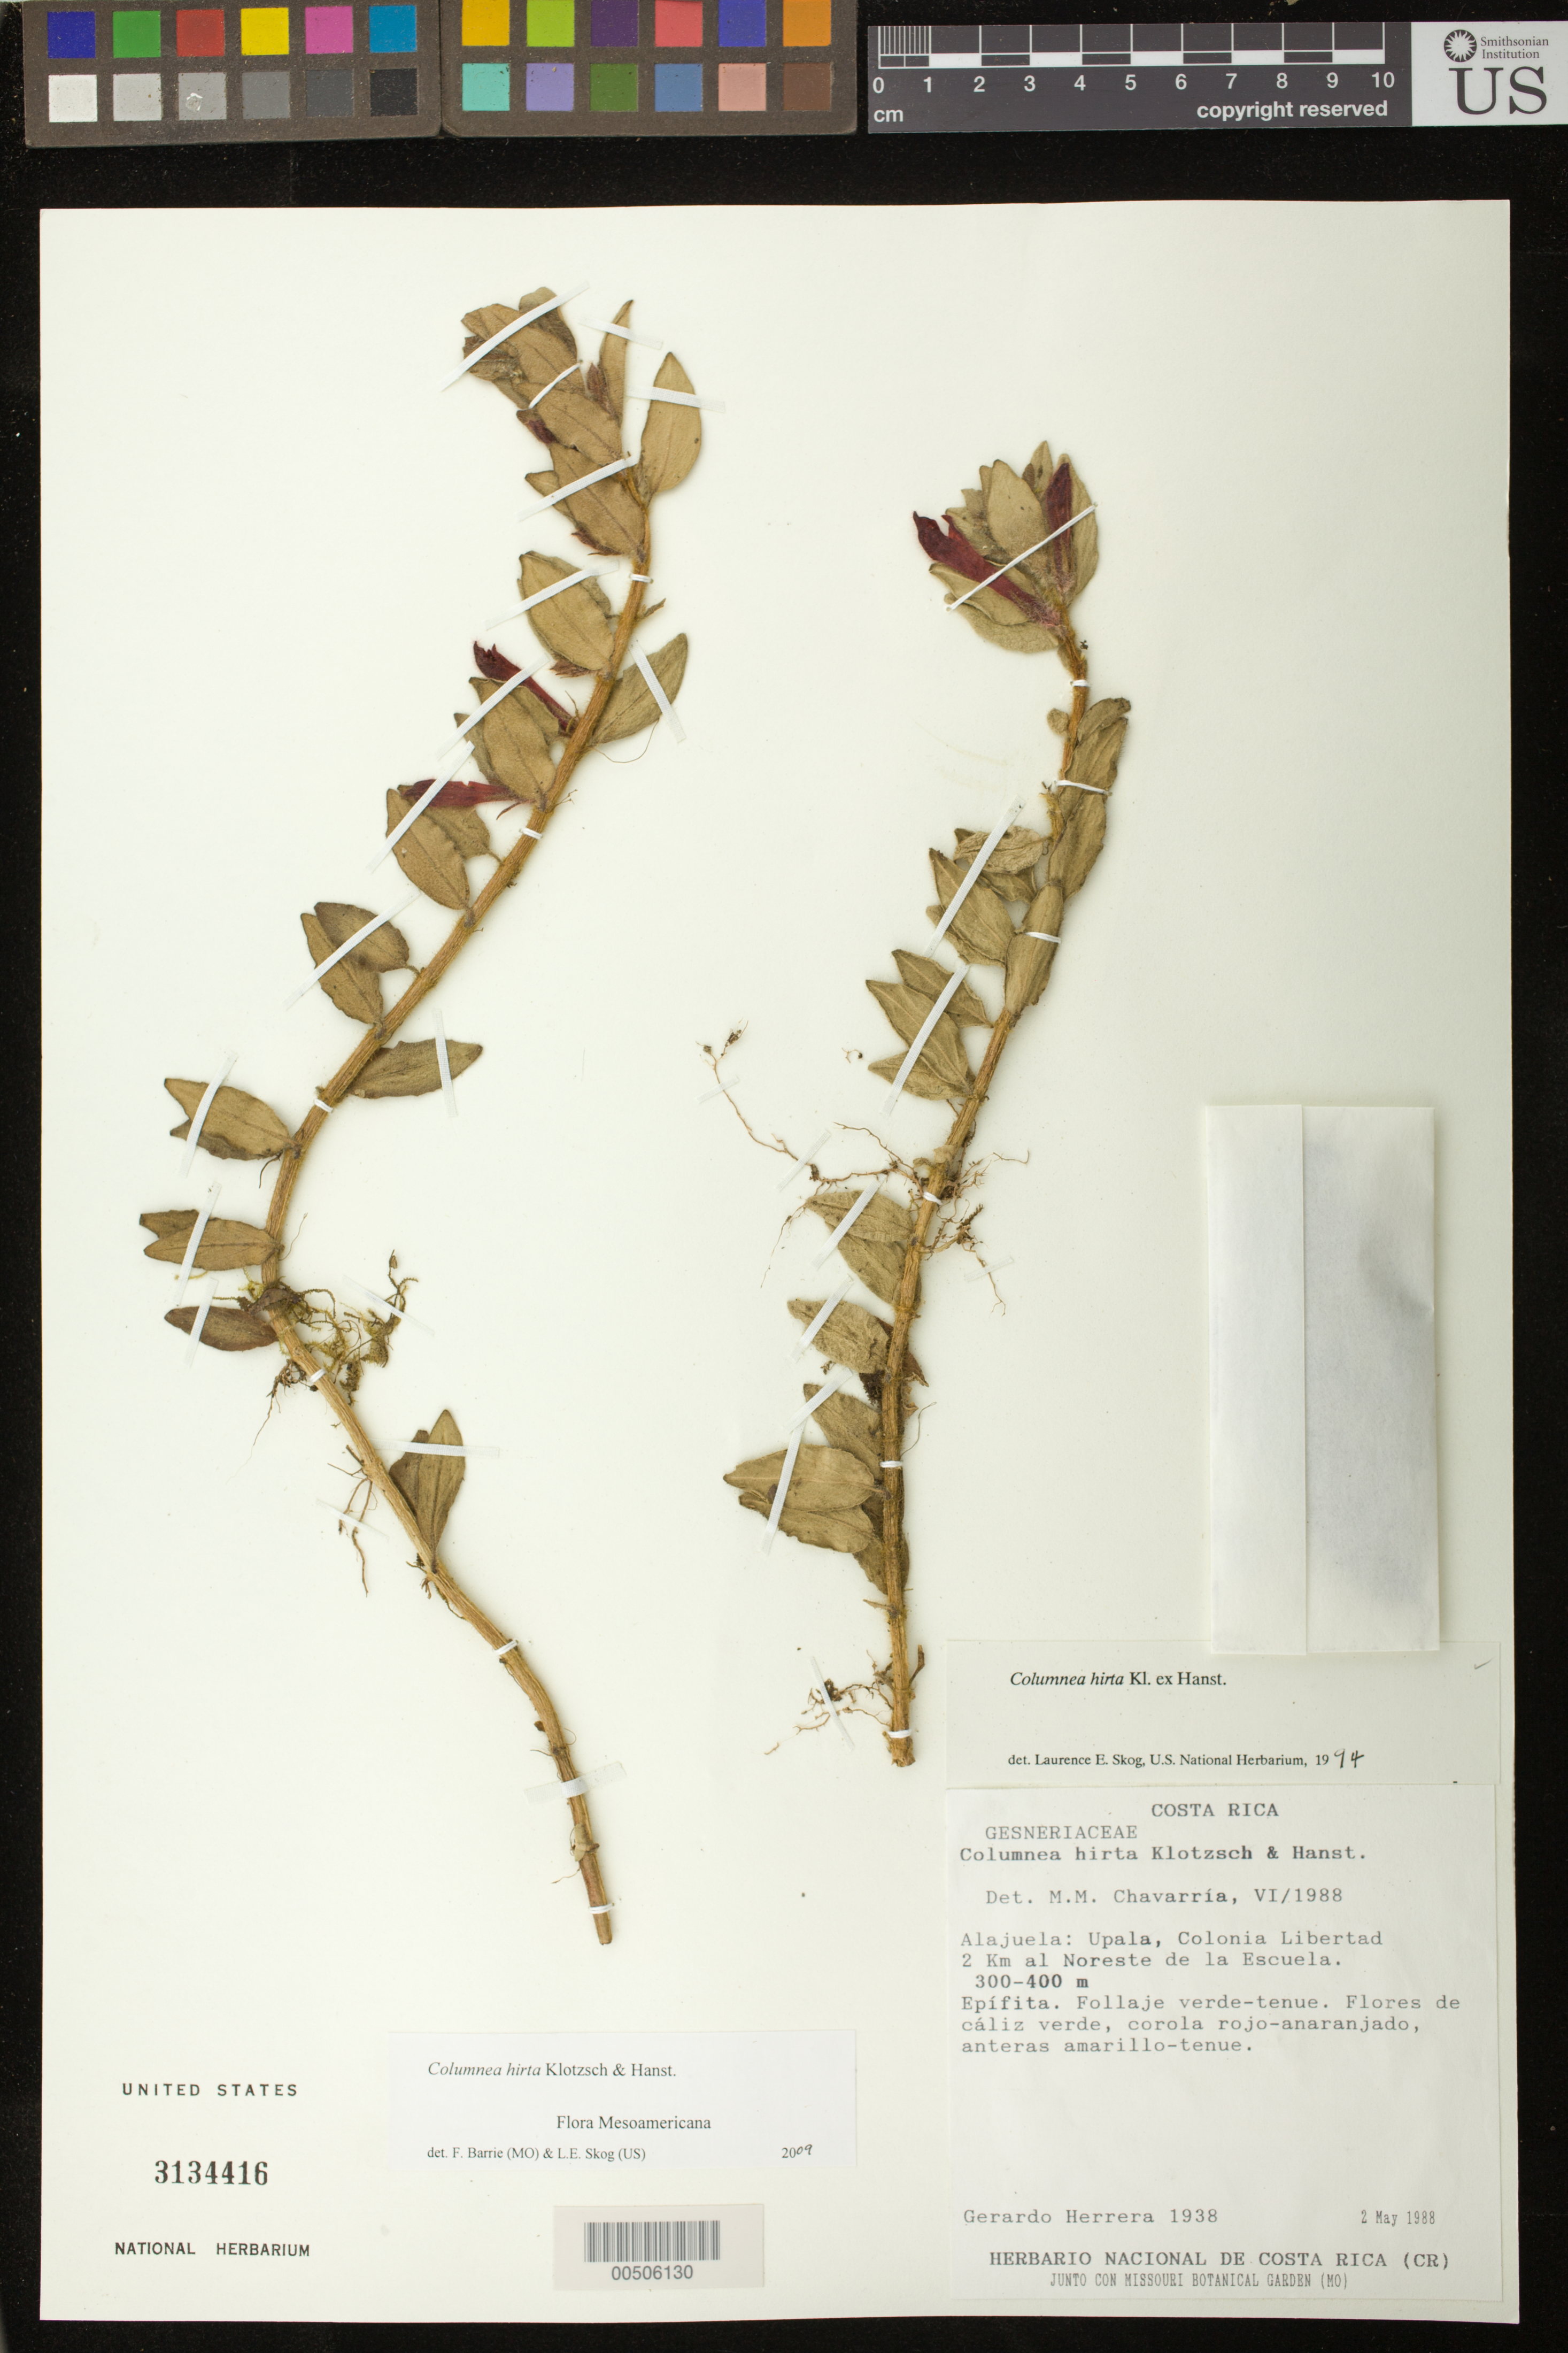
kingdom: Plantae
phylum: Tracheophyta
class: Magnoliopsida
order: Lamiales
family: Gesneriaceae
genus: Columnea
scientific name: Columnea hirta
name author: Klotzsch & Hanst.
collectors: G. Herrera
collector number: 1938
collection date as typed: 02 May 1988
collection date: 1988-05-02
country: Costa Rica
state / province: Alajuela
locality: Upala, Colonia Libertad, 2 Km al Noreste de la Escuela.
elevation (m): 300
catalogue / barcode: US 3134416